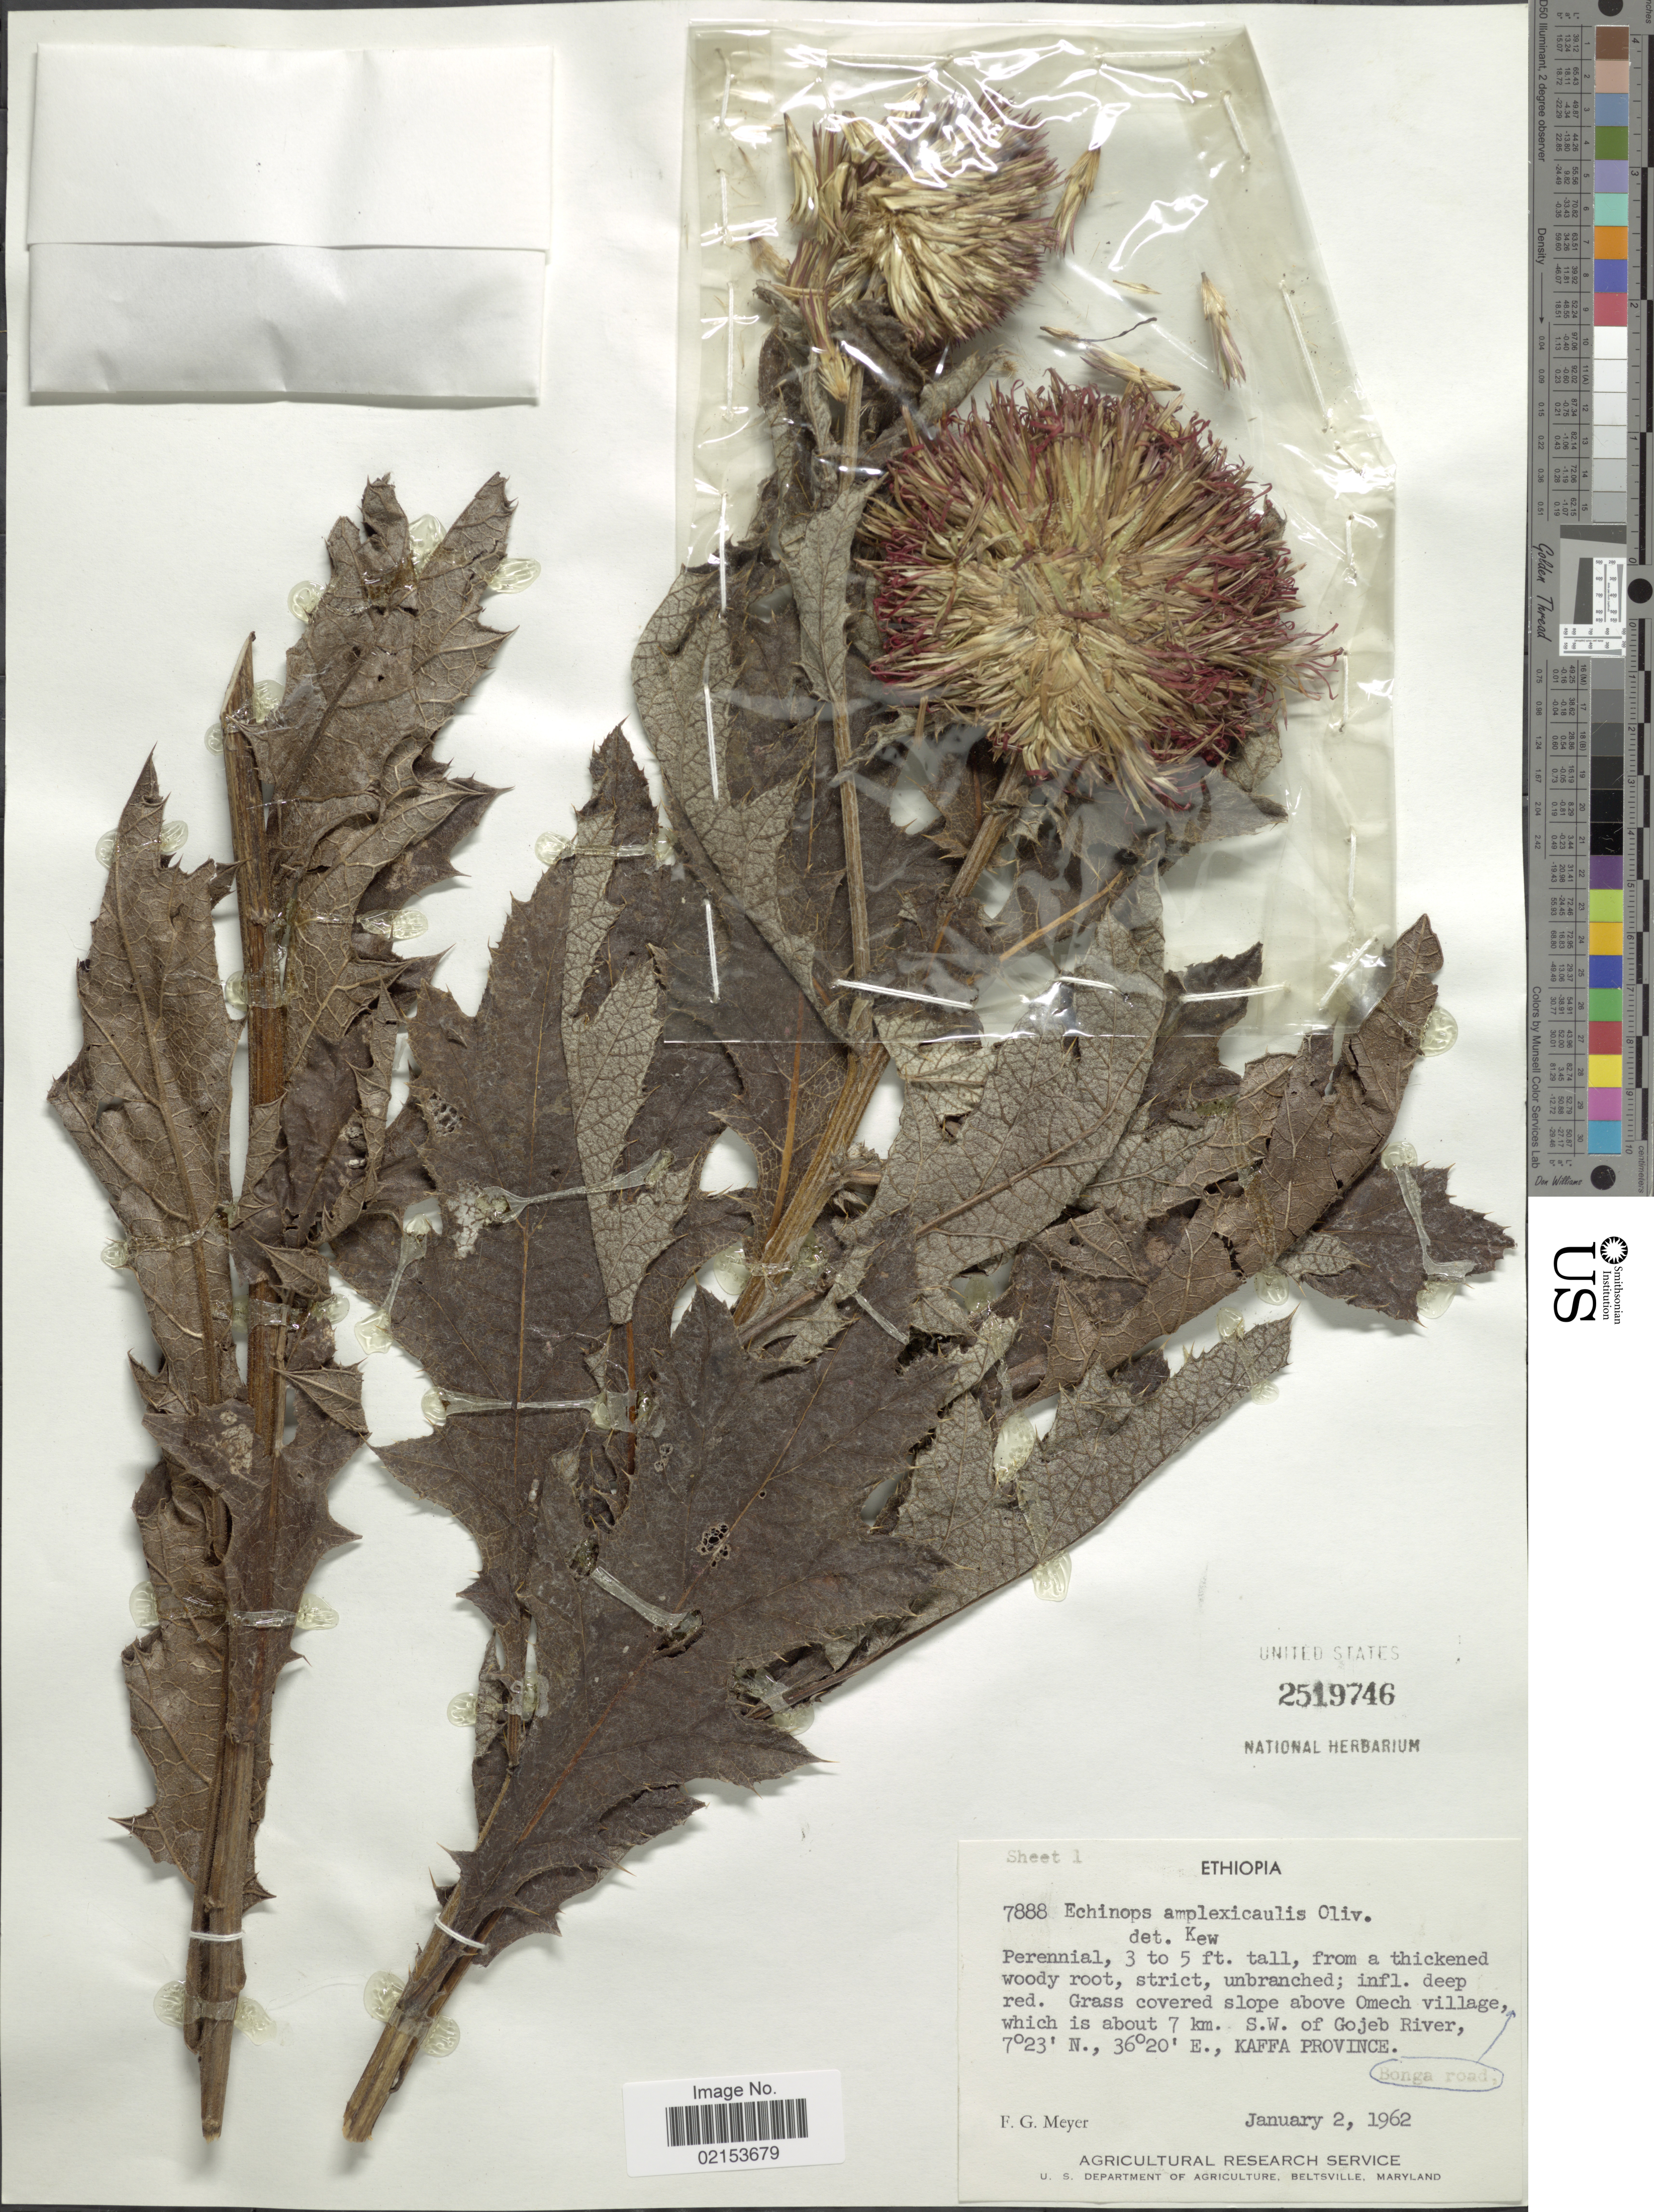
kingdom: Plantae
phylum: Tracheophyta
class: Magnoliopsida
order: Asterales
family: Asteraceae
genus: Echinops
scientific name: Echinops amplexicaulis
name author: Oliv.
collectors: F. G. Meyer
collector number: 7888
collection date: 1962-01-02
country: Ethiopia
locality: Slope above Omech village, which is about 7 km. S.W. of Gojeb River, Kaffa Province Bonga Road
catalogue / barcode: US 2519746